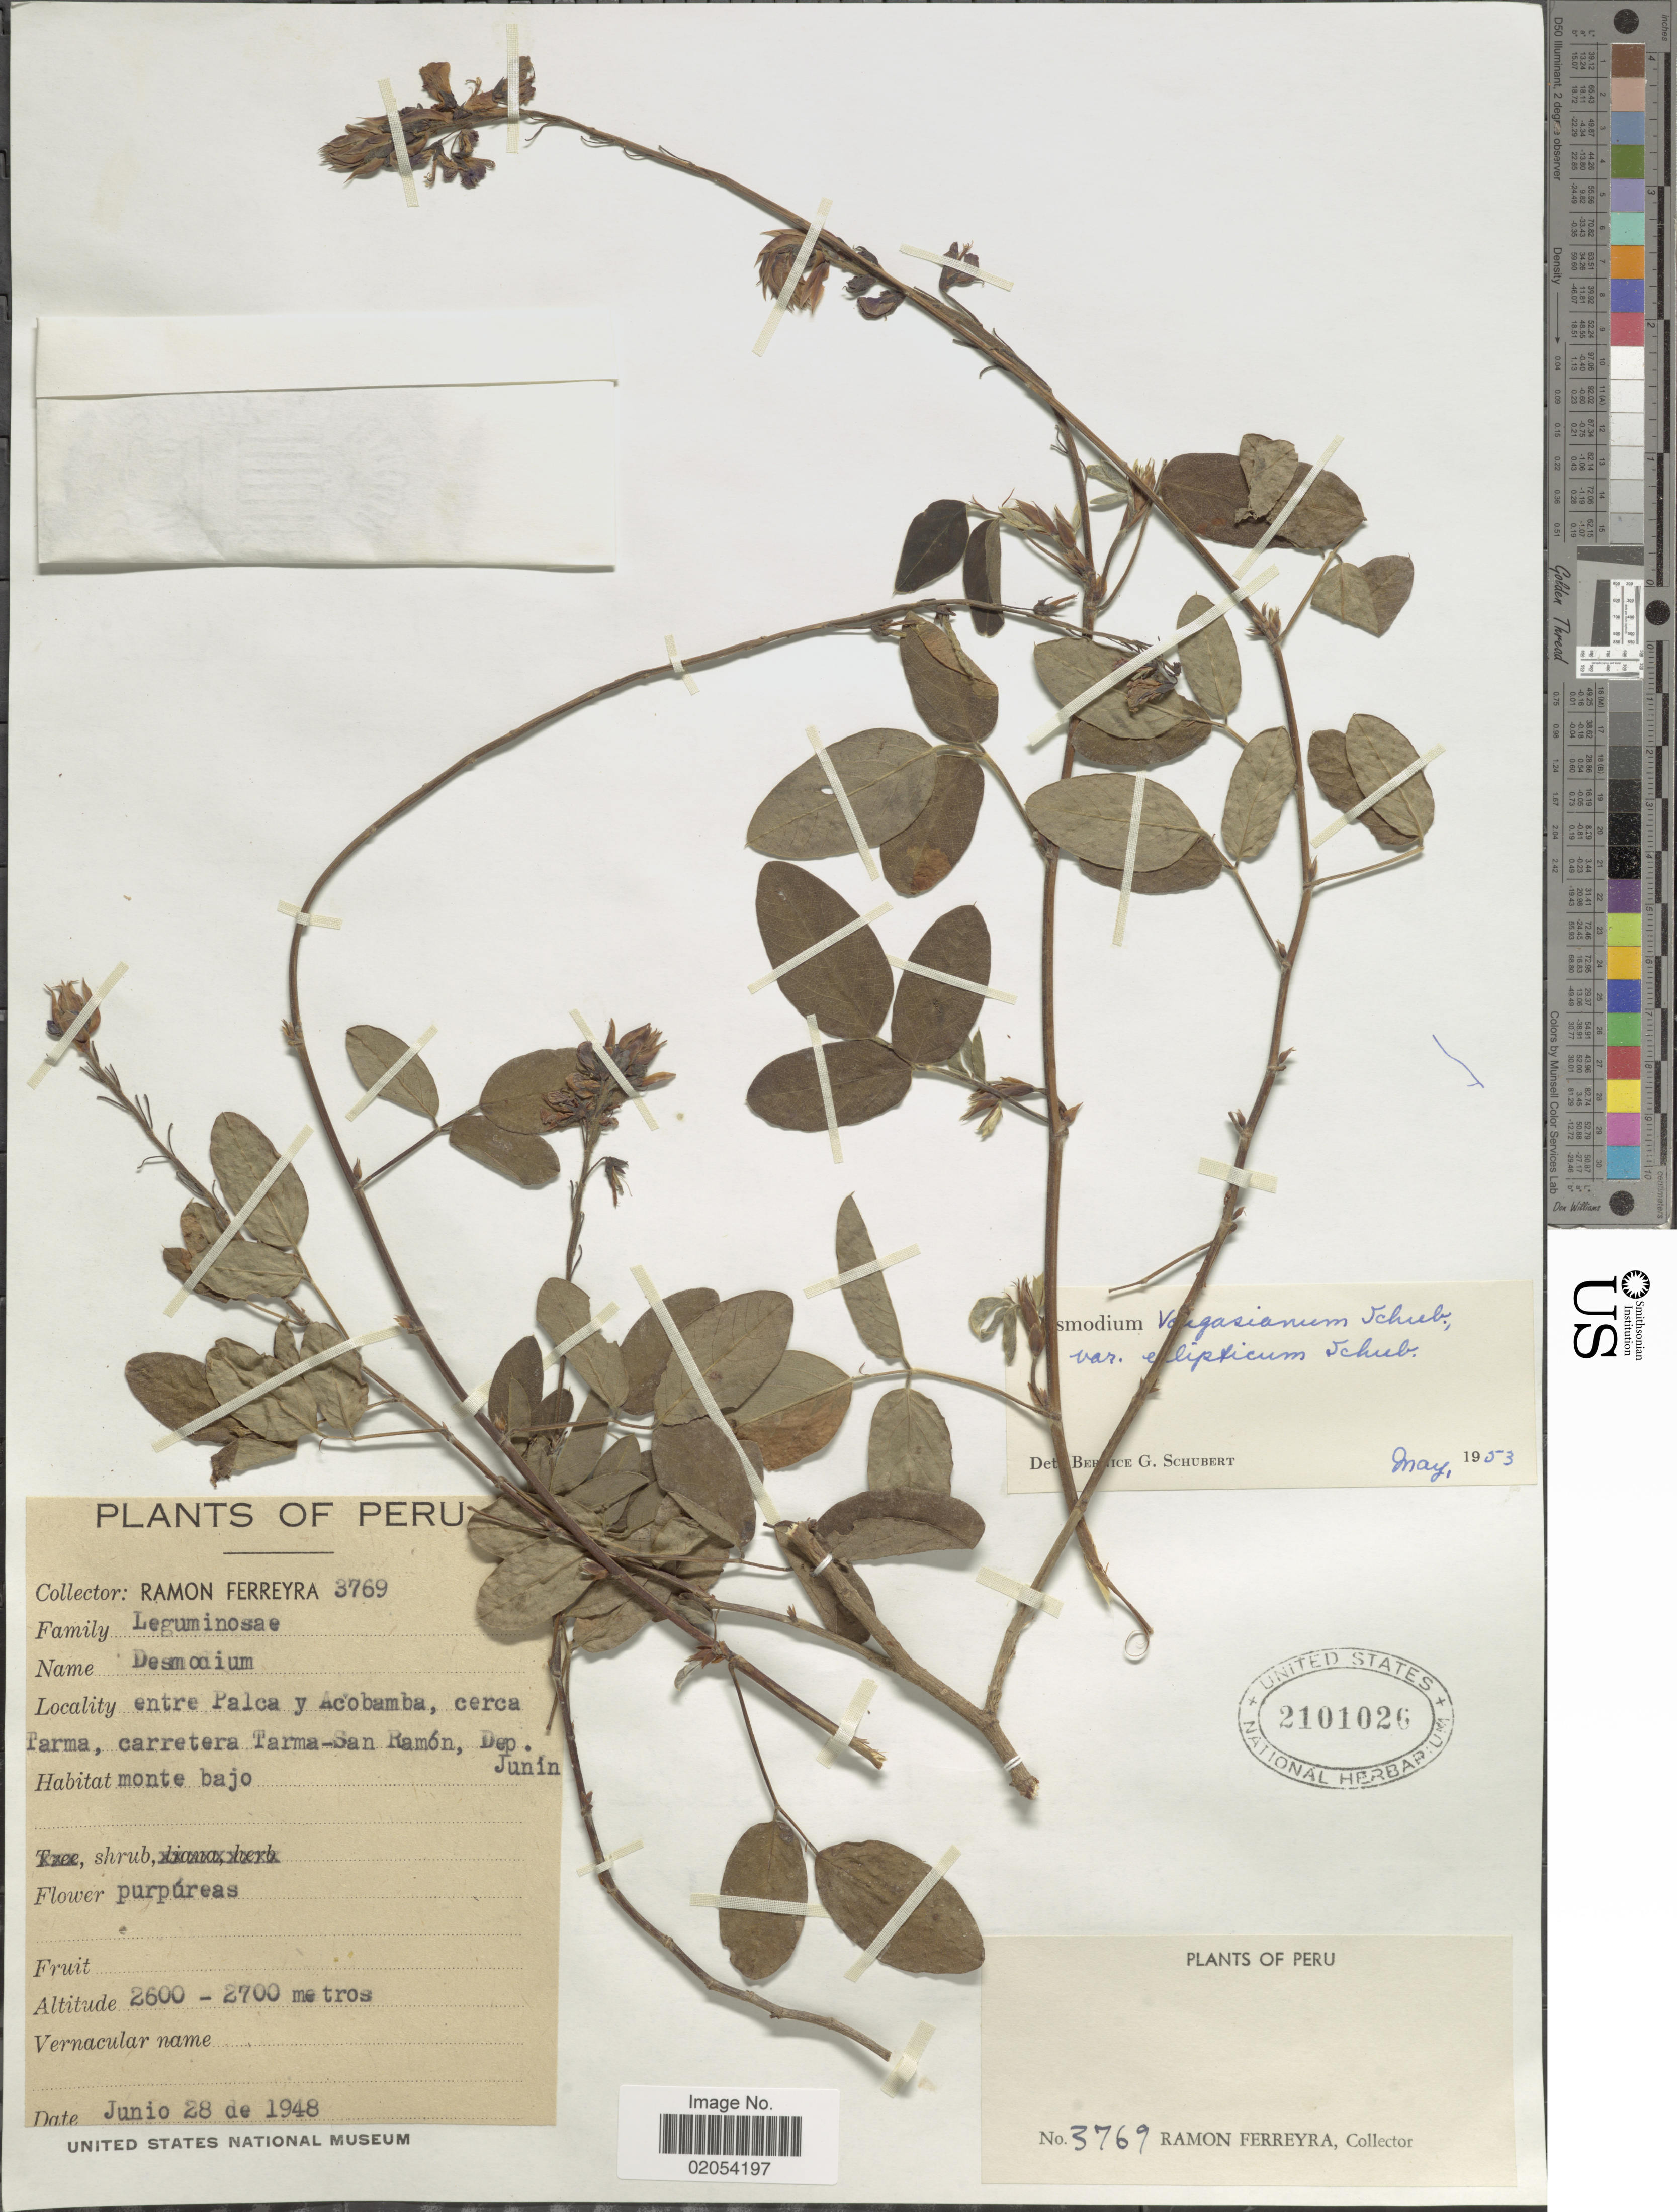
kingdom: Plantae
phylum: Tracheophyta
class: Magnoliopsida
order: Fabales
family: Fabaceae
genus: Desmodium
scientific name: Desmodium vargasianum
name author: B.G. Schub.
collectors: R. A. Ferreyra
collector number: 3769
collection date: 1948-06-28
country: Peru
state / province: Junín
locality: Peru, Entre Palca y Acobamba, cerca Tarma, carretera Tarma-San Ramon, Dep. Junin.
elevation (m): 2600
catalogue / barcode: US 2101026